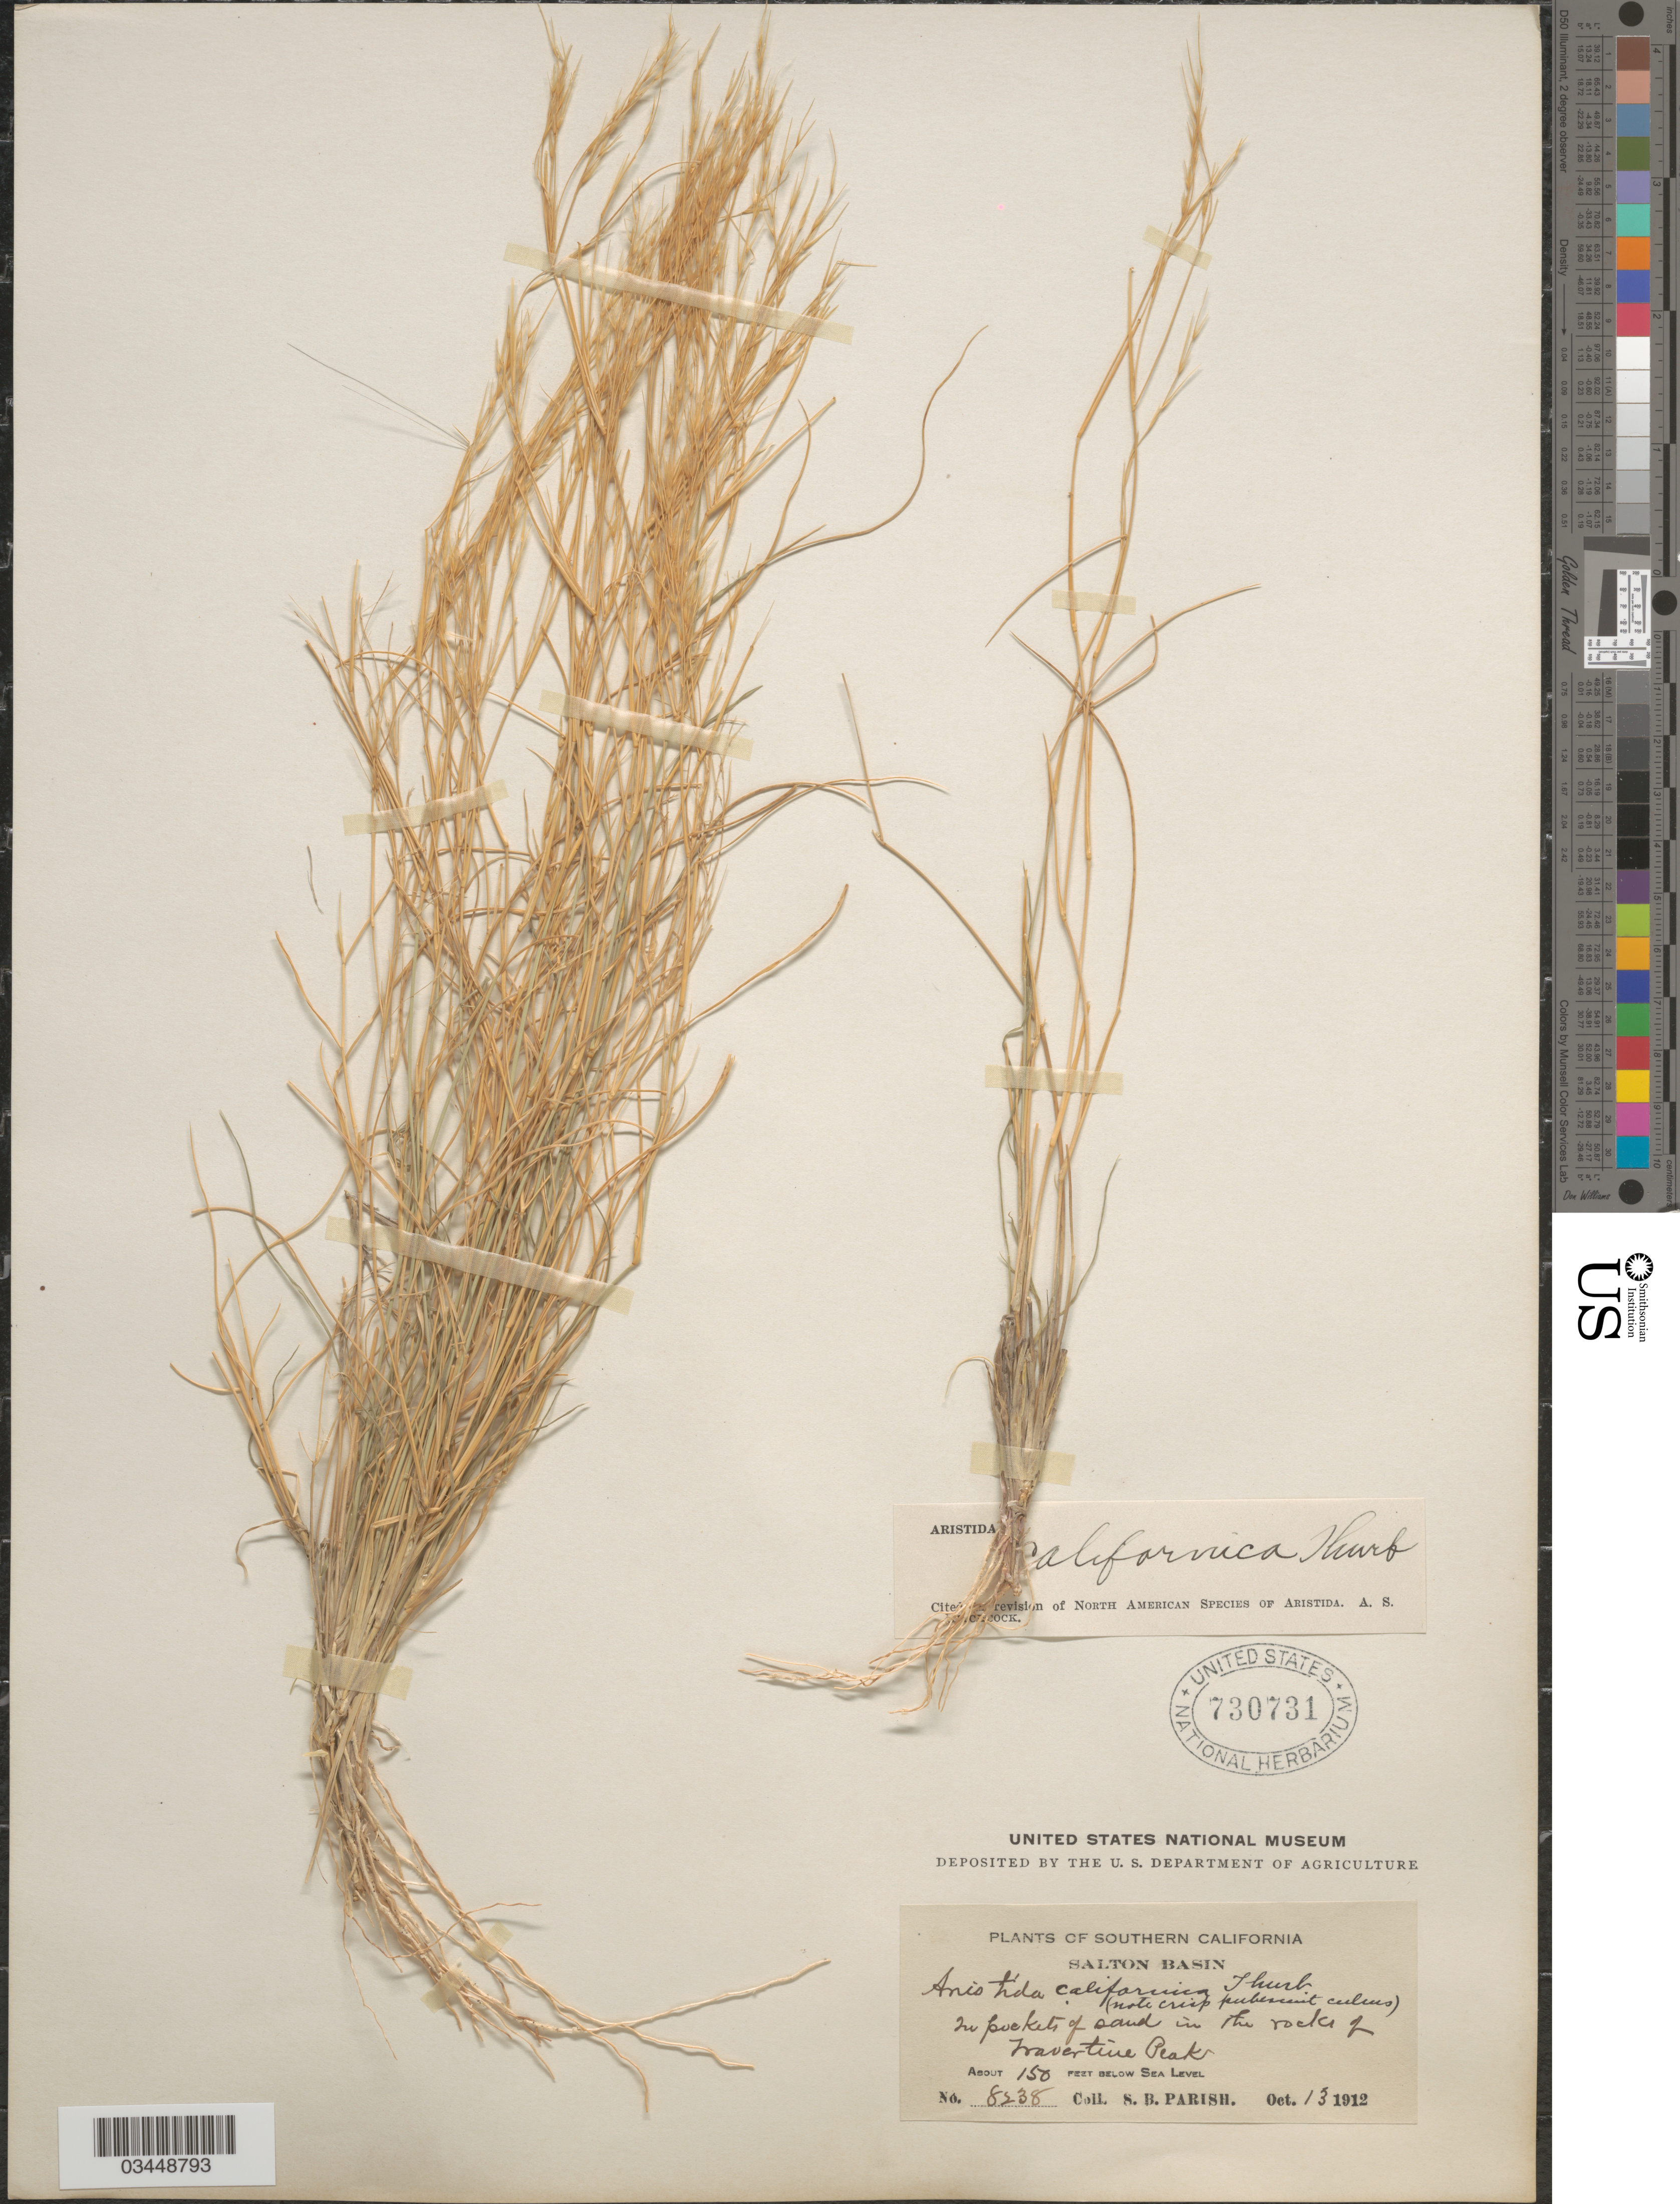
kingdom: Plantae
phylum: Tracheophyta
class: Liliopsida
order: Poales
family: Poaceae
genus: Aristida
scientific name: Aristida californica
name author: Thurb.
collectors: S. B. Parish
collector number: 8238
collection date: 1912-10-13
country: United States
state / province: California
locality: Southern California. Salton Basin. In pockets sand in the rocks of Wavertine Peak.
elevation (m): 46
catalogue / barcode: US 730731